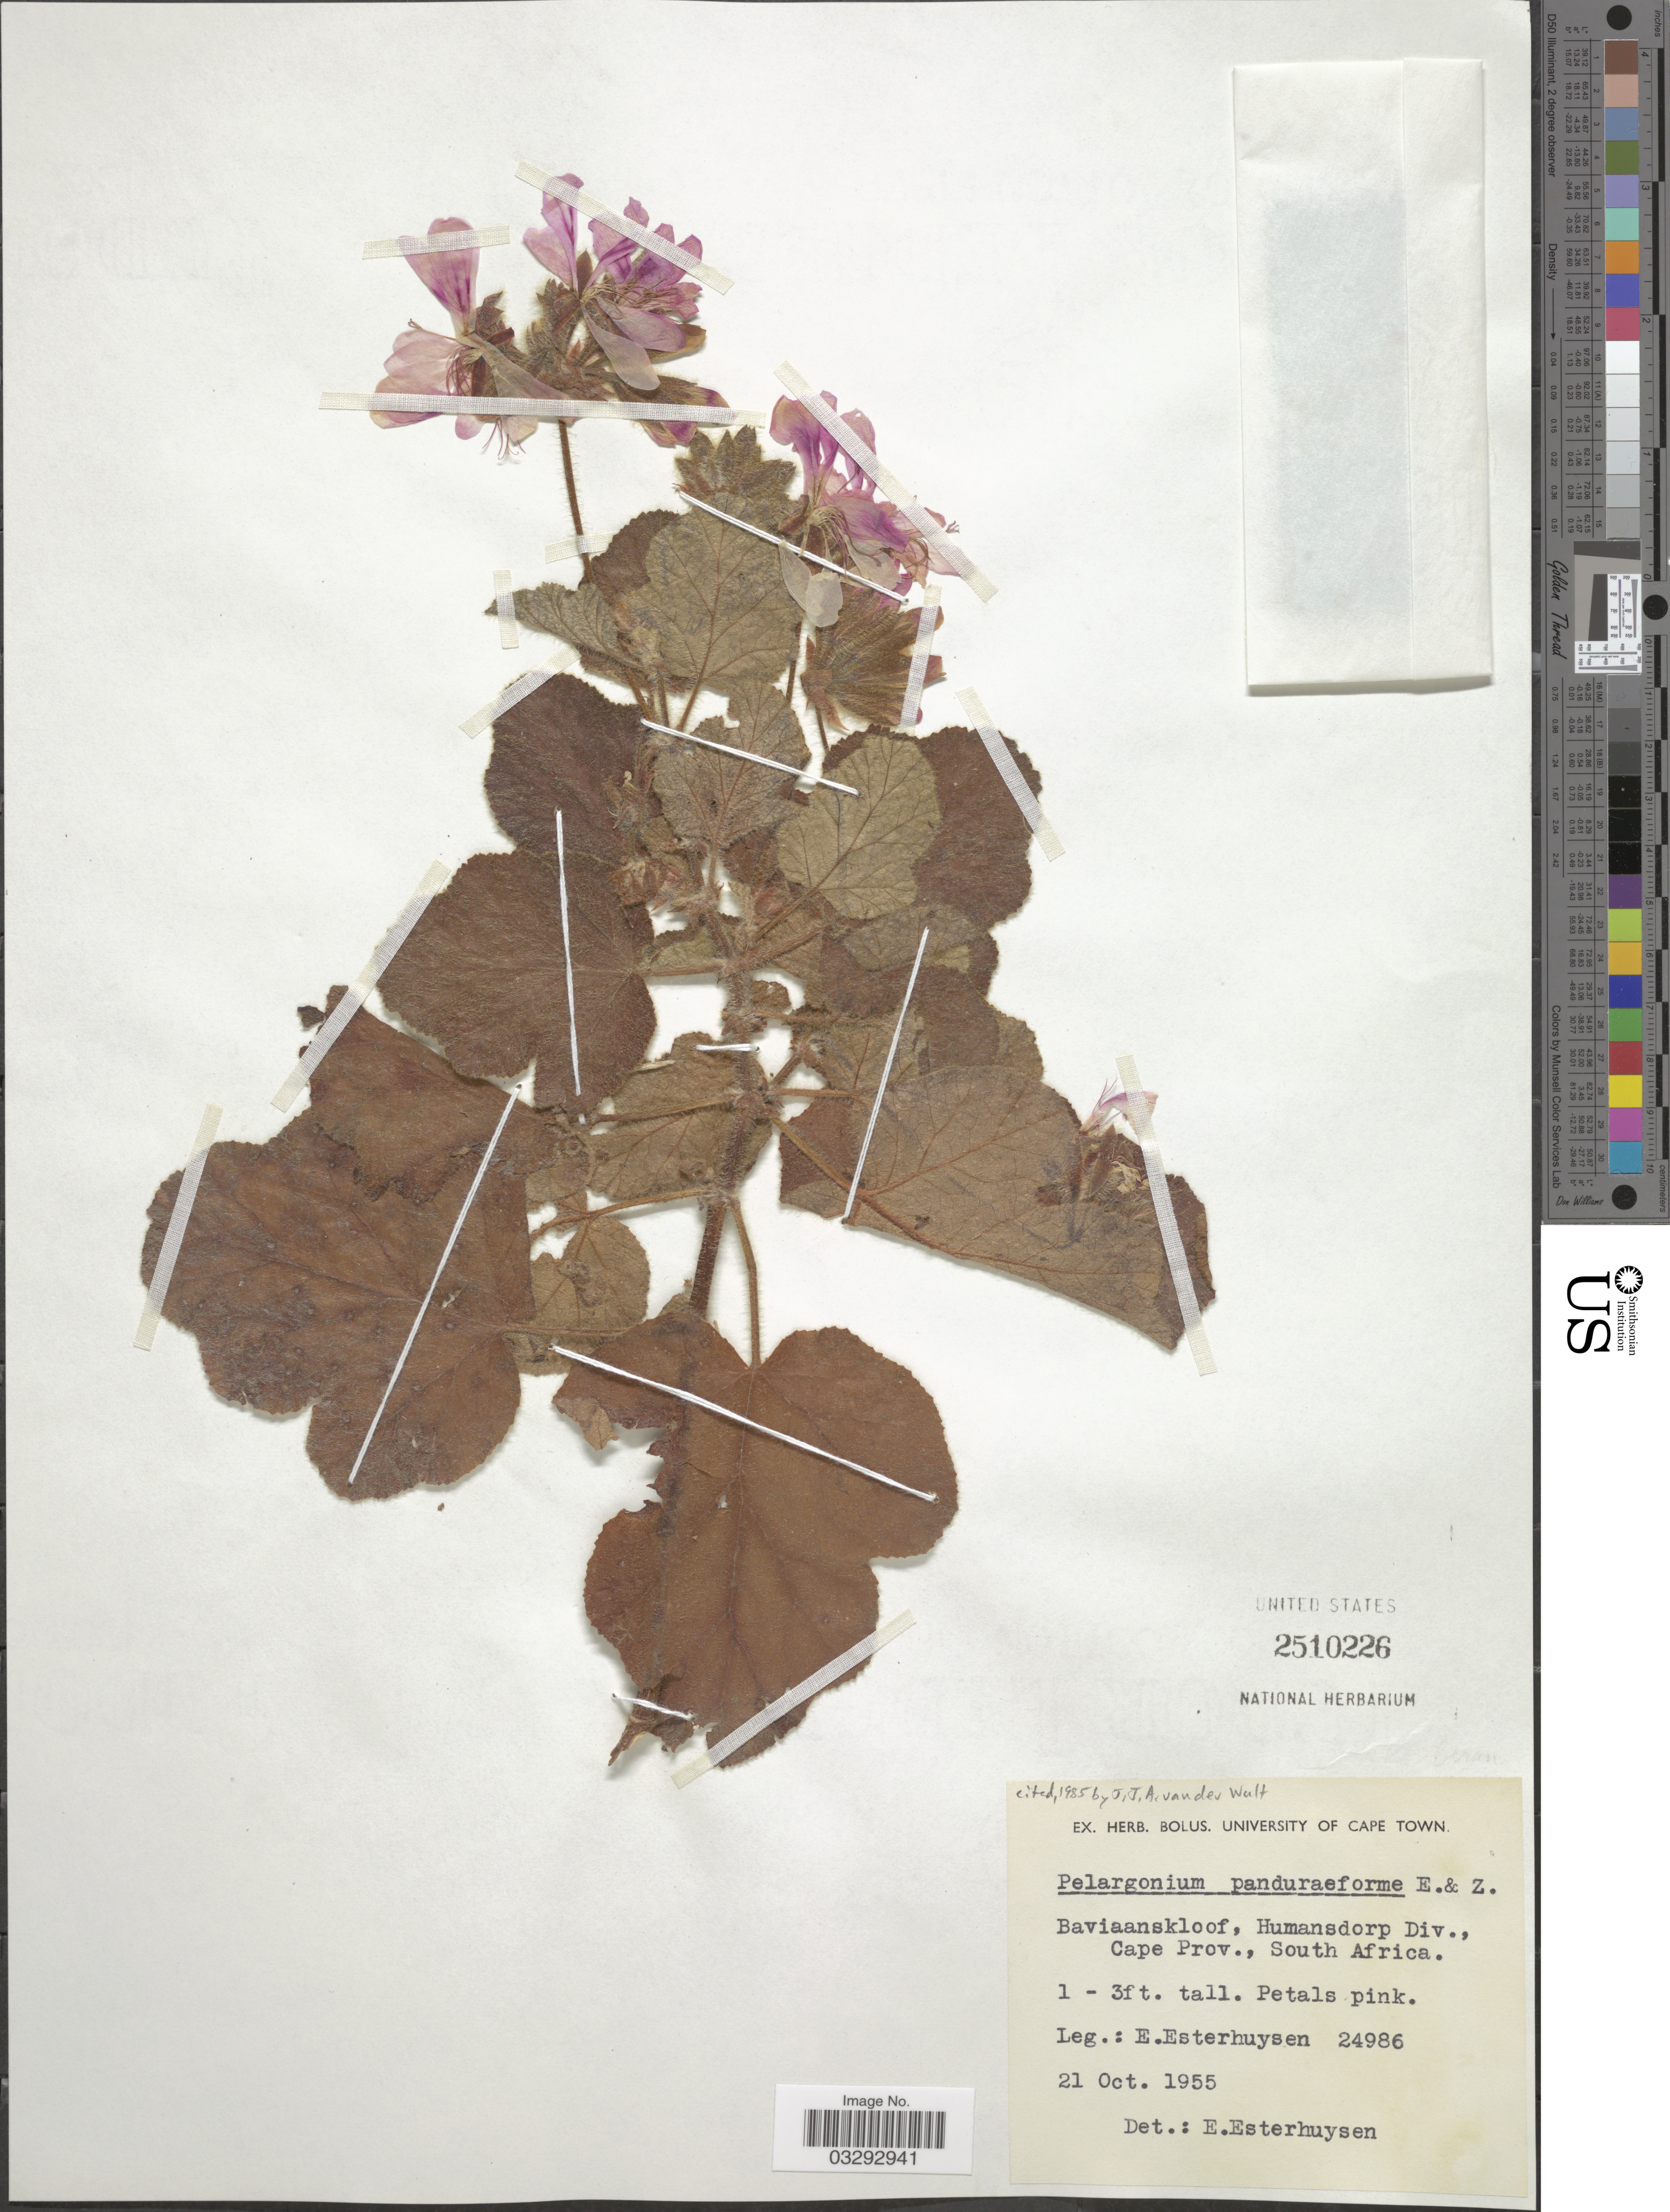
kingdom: Plantae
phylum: Tracheophyta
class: Magnoliopsida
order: Geraniales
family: Geraniaceae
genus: Pelargonium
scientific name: Pelargonium panduriforme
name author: Eckl. & Zeyh.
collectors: E. E. Esterhuysen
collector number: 24986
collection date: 1955-10-21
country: South Africa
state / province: Eastern Cape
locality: Baviaanskloof, Humansdorp Div., Cape Prov.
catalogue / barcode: US 2510226